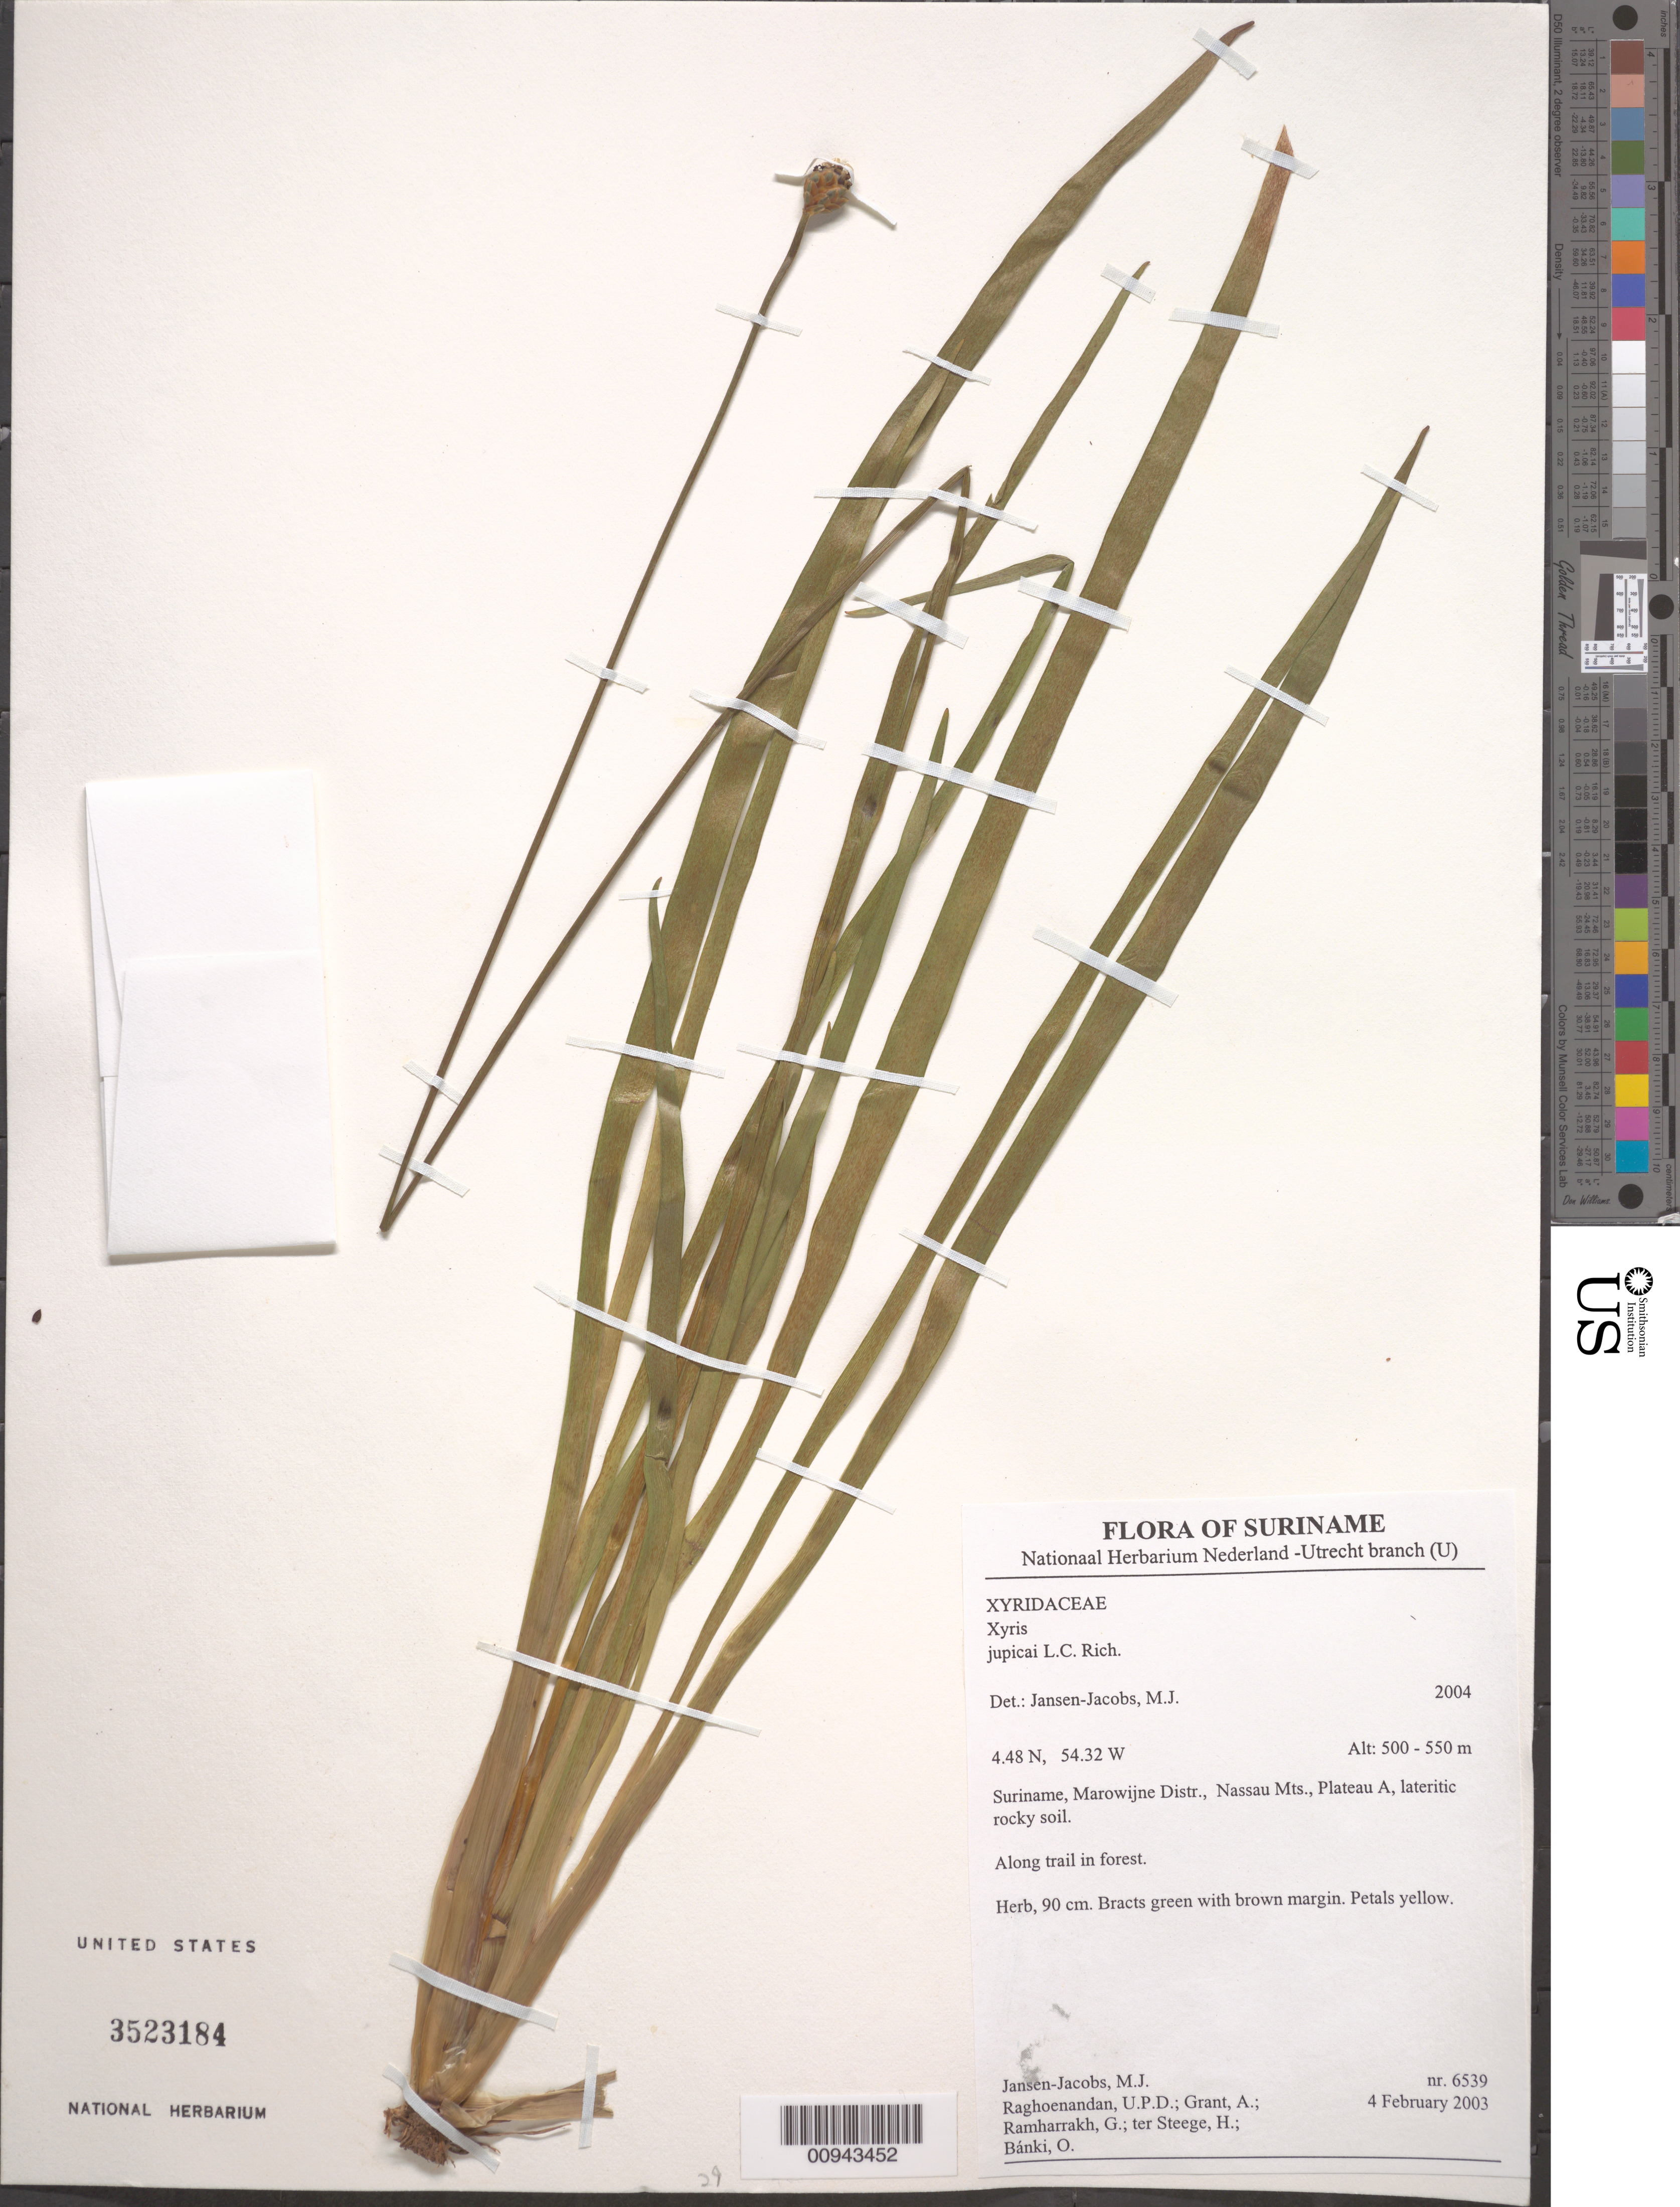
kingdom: Plantae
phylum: Tracheophyta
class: Liliopsida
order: Poales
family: Xyridaceae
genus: Xyris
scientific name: Xyris jupicai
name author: Rich.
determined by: Jansen-Jacobs, M. J., (U), Nationaal Herbarium Nederland, Utrecht University branch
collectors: M. J. Jansen-Jacobs, U. Raghoenandan, A. Grant, G. Ramharrakh, H. ter Steege & O. Bánki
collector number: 6539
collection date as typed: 4-Feb-03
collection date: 2003-02-04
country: Suriname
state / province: Marowijne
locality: Nassau Mts., Plateau A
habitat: Lateritic rocky soil. Along trail in forest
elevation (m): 500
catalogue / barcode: US 3523184